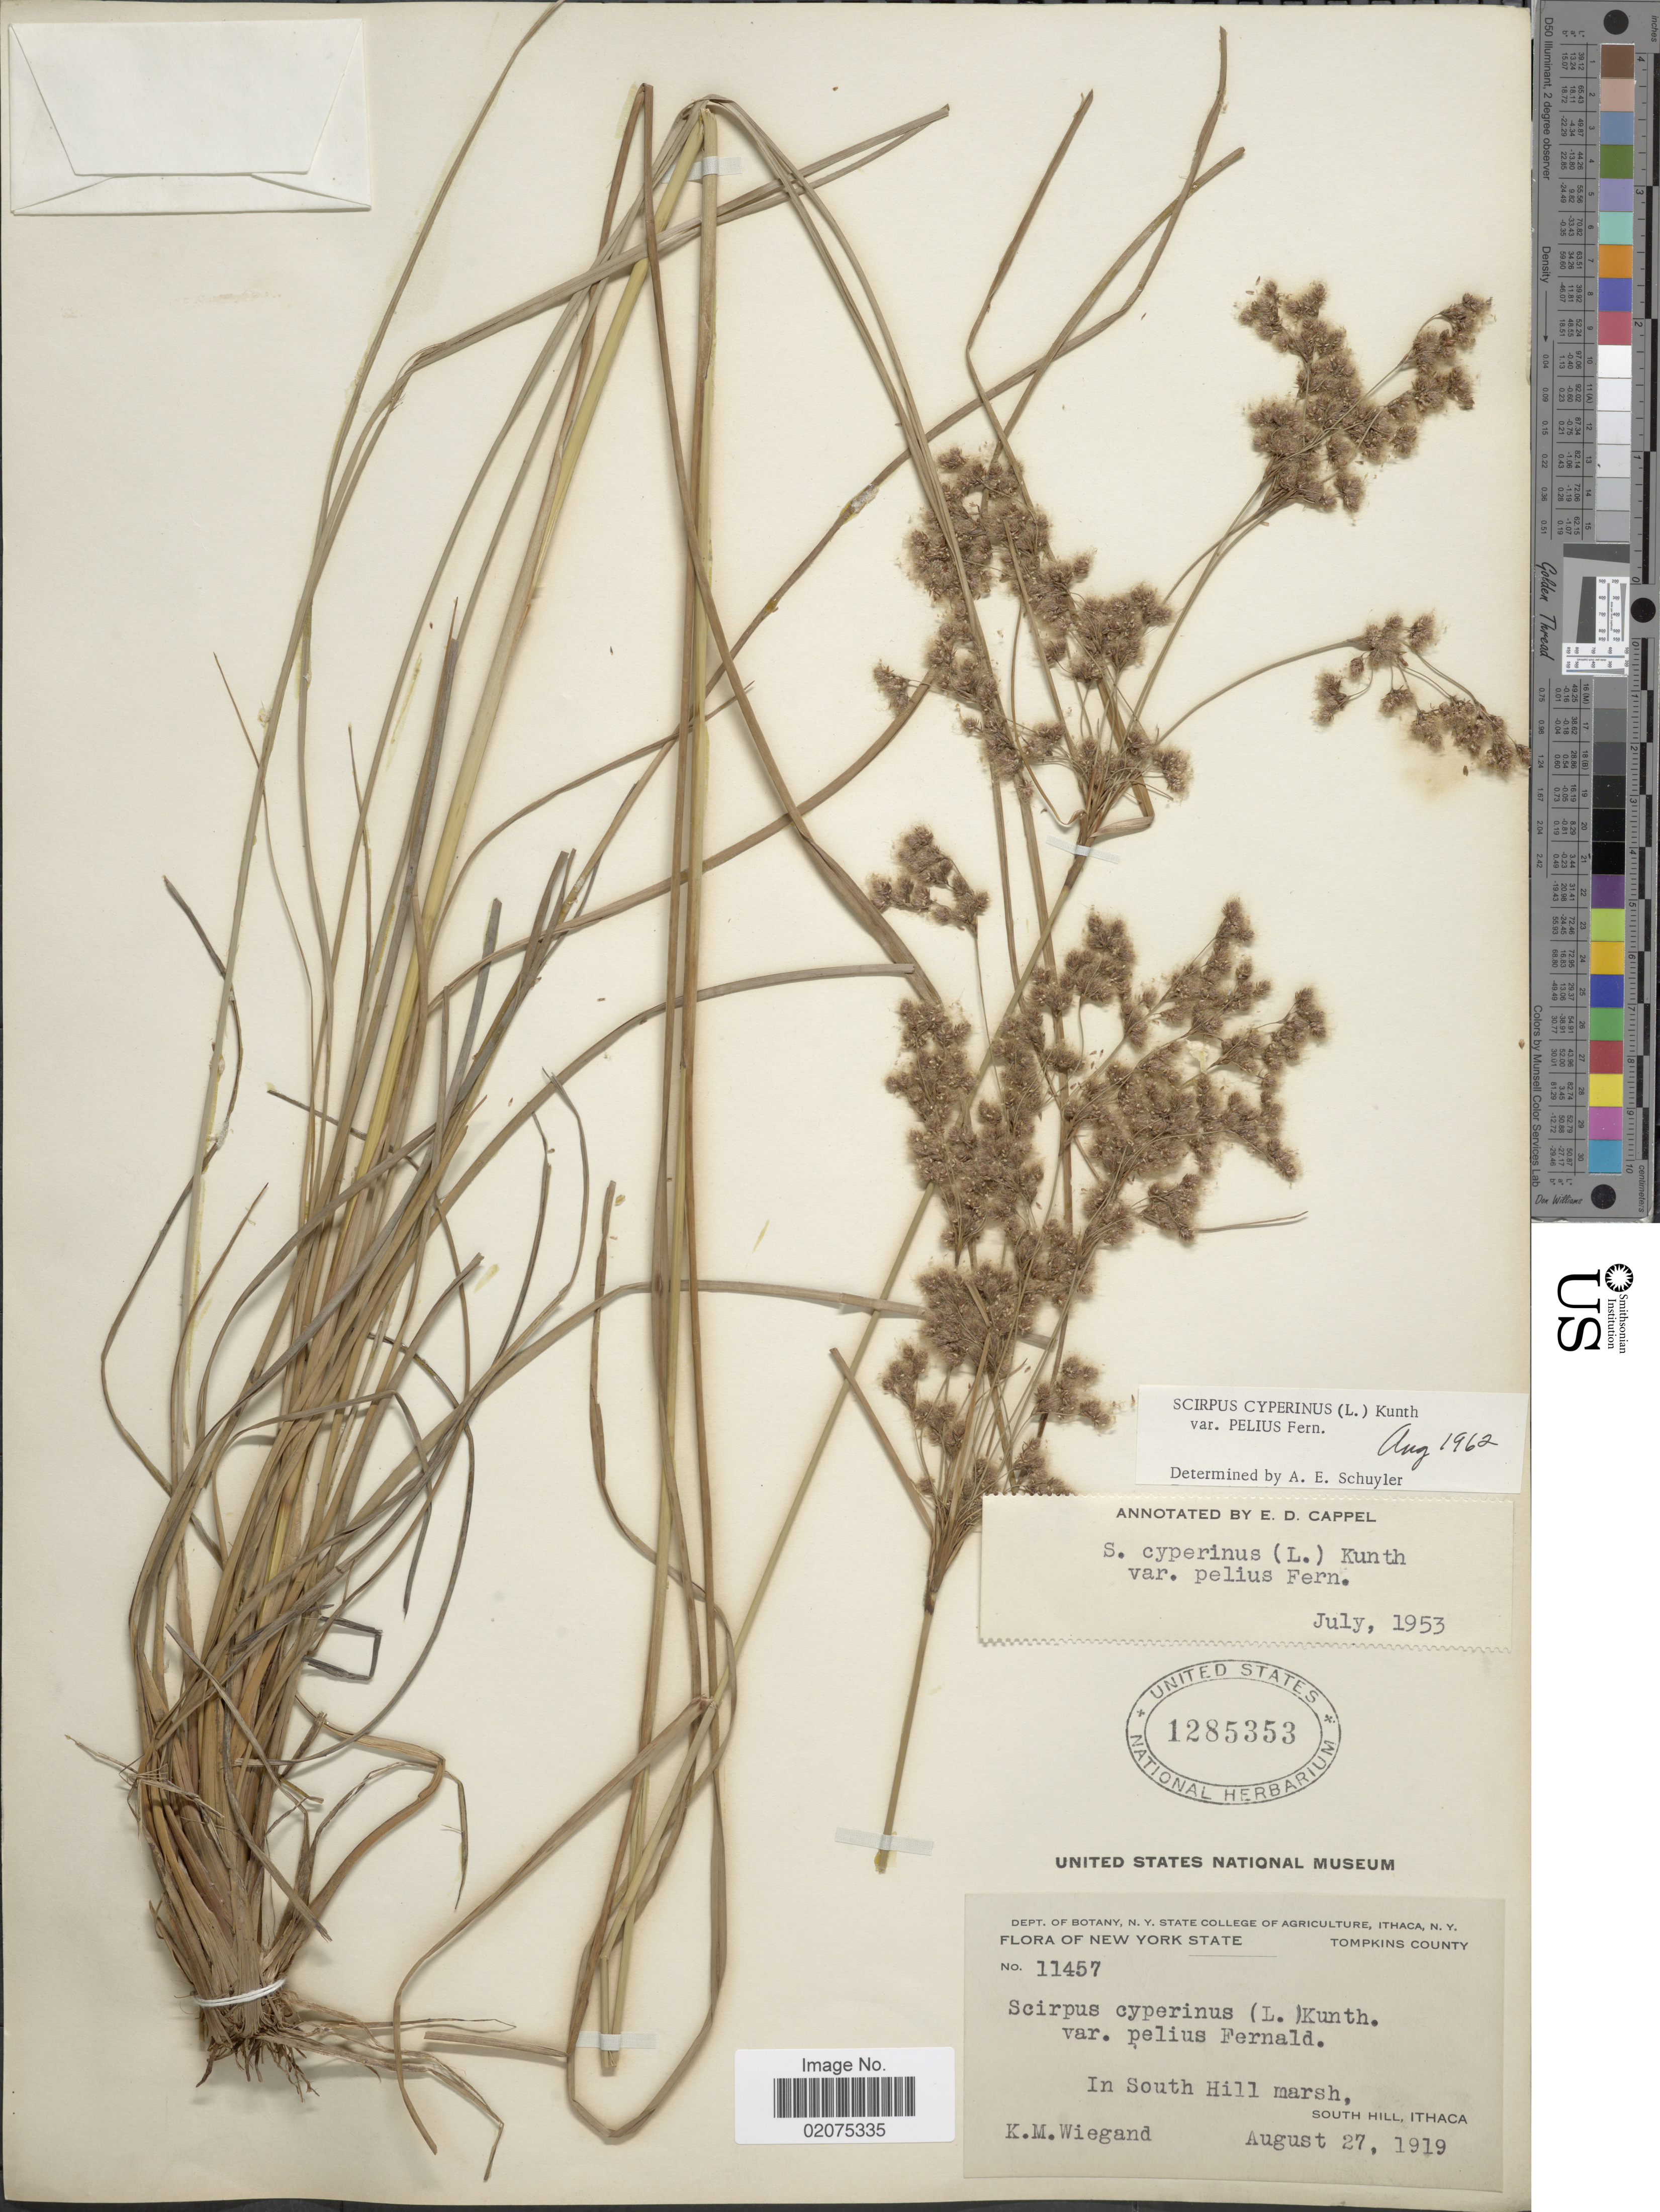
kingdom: Plantae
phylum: Tracheophyta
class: Liliopsida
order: Poales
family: Cyperaceae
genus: Scirpus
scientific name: Scirpus cyperinus var. pelius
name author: Fernald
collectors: K. M. Wiegand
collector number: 11457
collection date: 1919-08-27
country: United States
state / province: New York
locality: Tompkins County. in south Hill marsh, south hill, Ithaca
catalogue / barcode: US 1285353